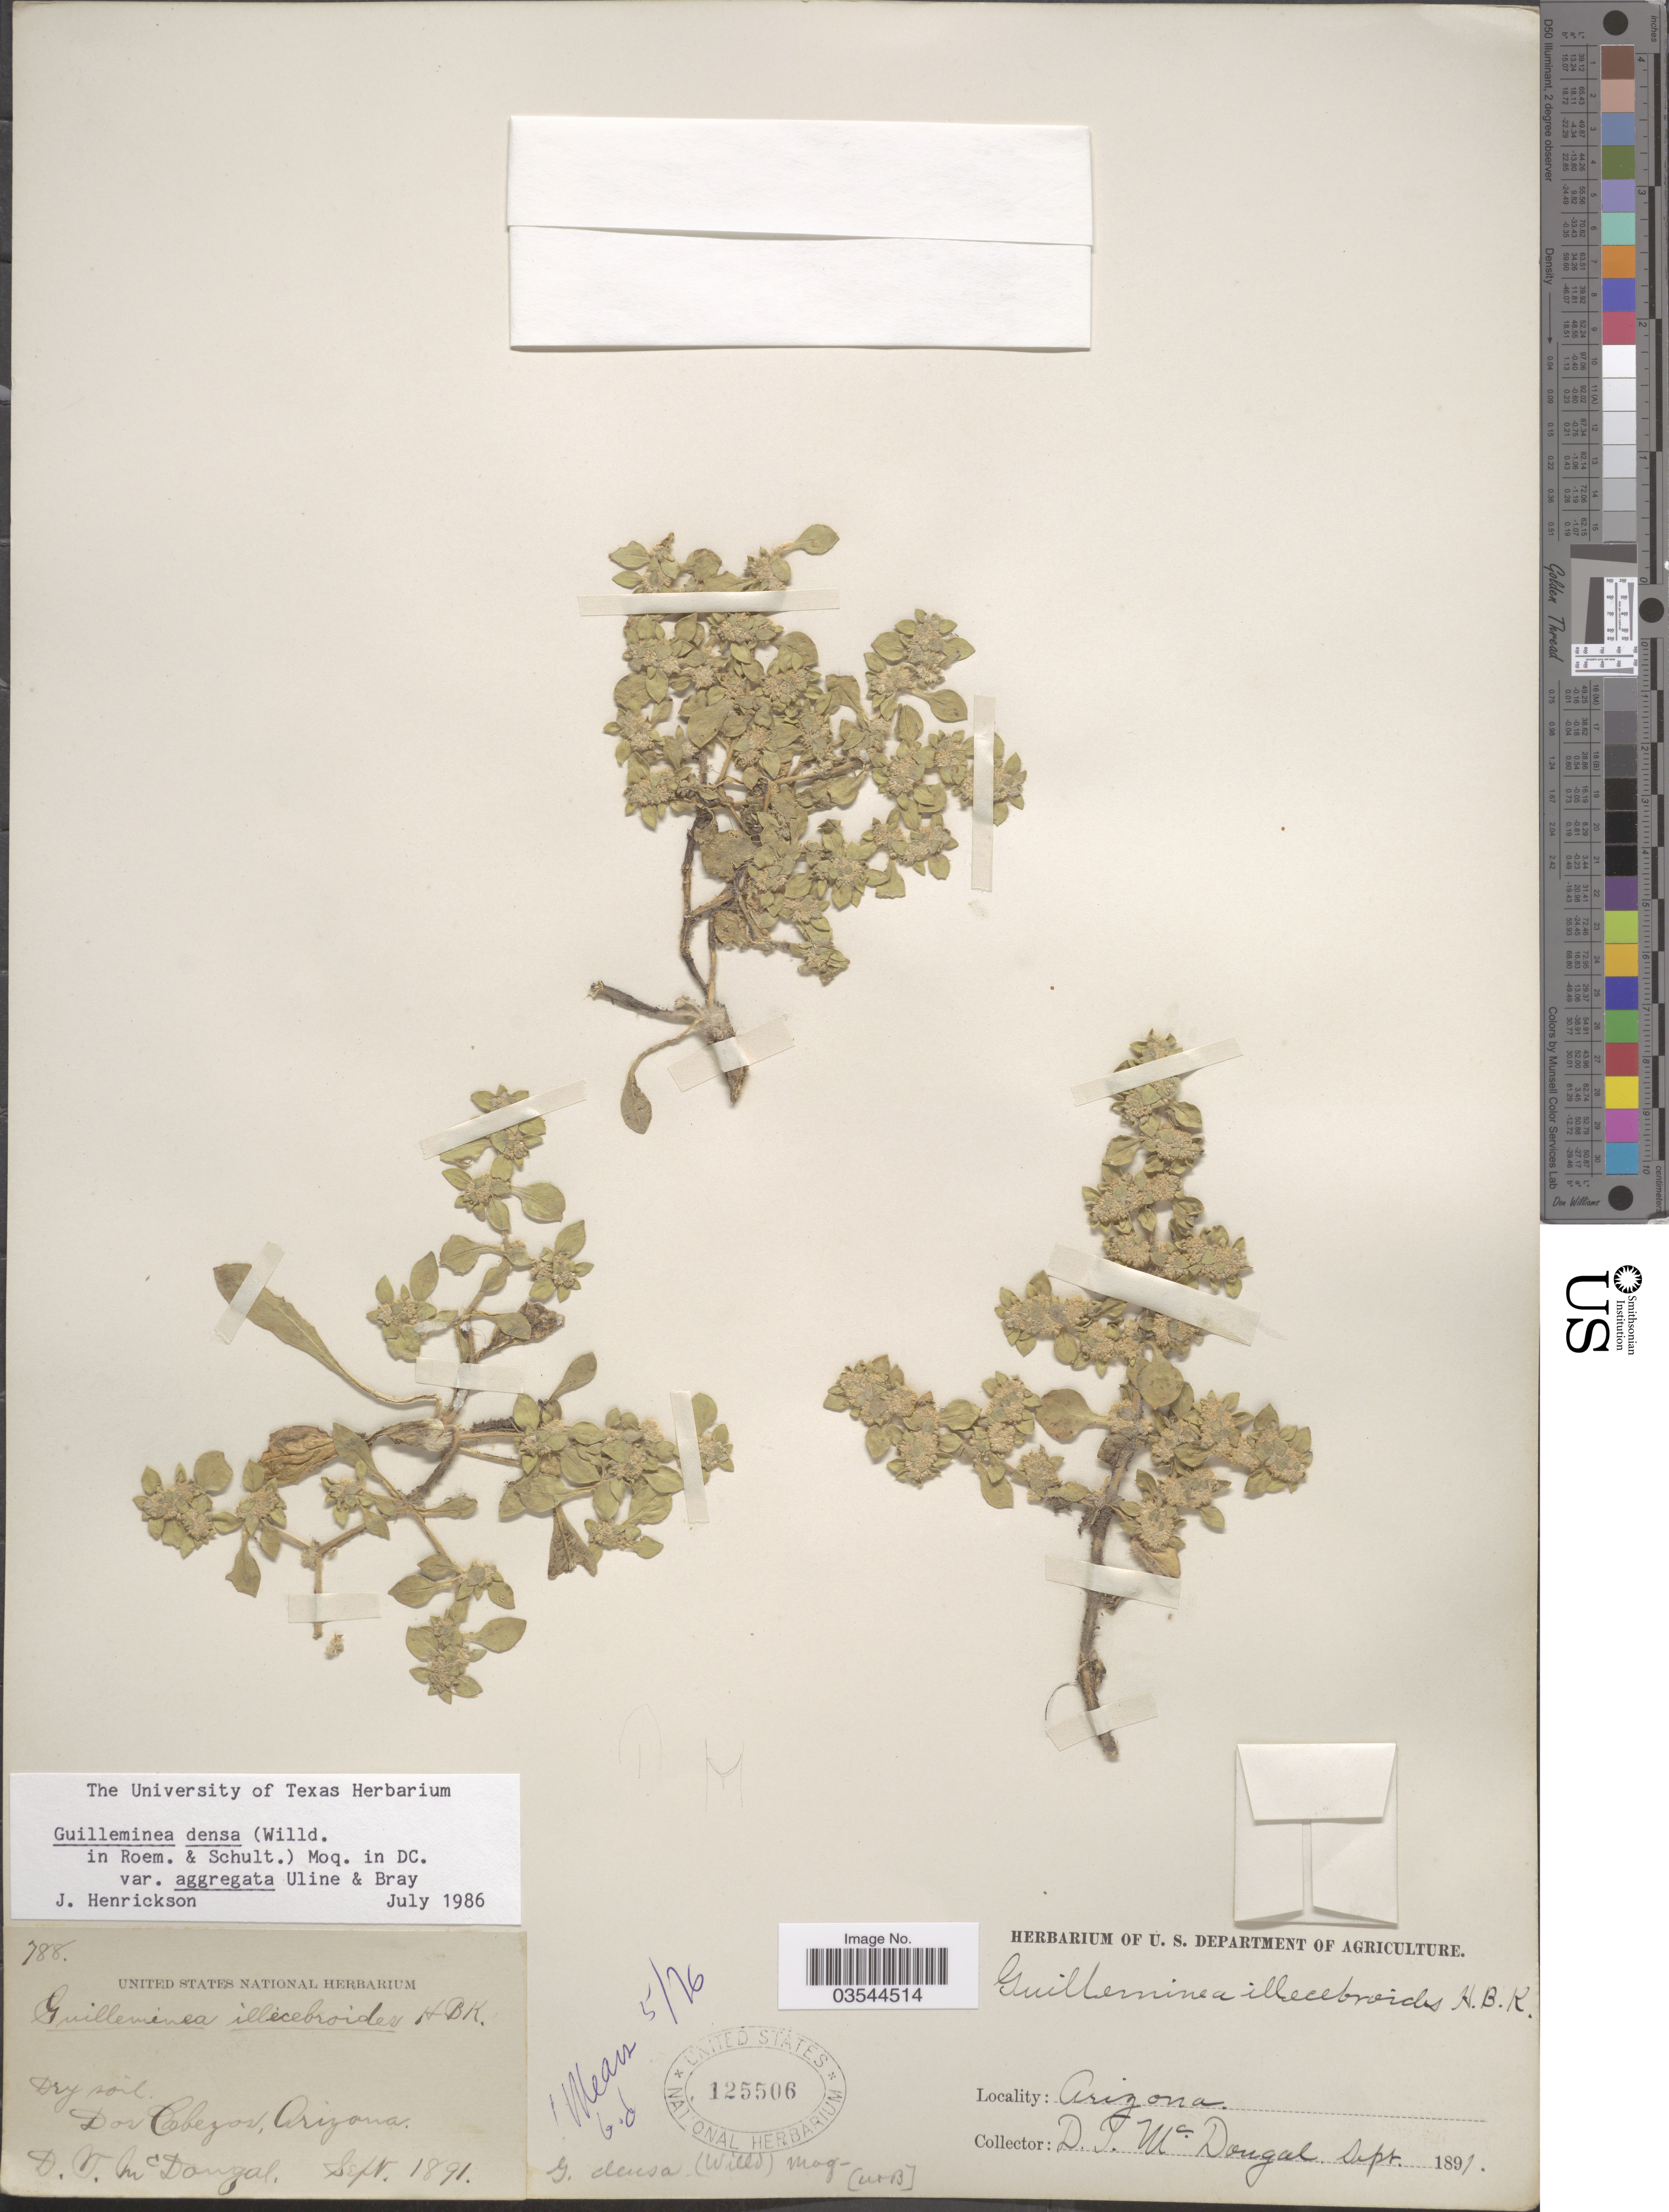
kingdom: Plantae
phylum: Tracheophyta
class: Magnoliopsida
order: Caryophyllales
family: Amaranthaceae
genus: Guilleminea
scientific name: Guilleminea densa var. aggregata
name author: Uline & W.L. Bray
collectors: D. McDougal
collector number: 788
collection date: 1891-09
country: United States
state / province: Arizona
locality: Dos Cabezos.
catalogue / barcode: US 125506